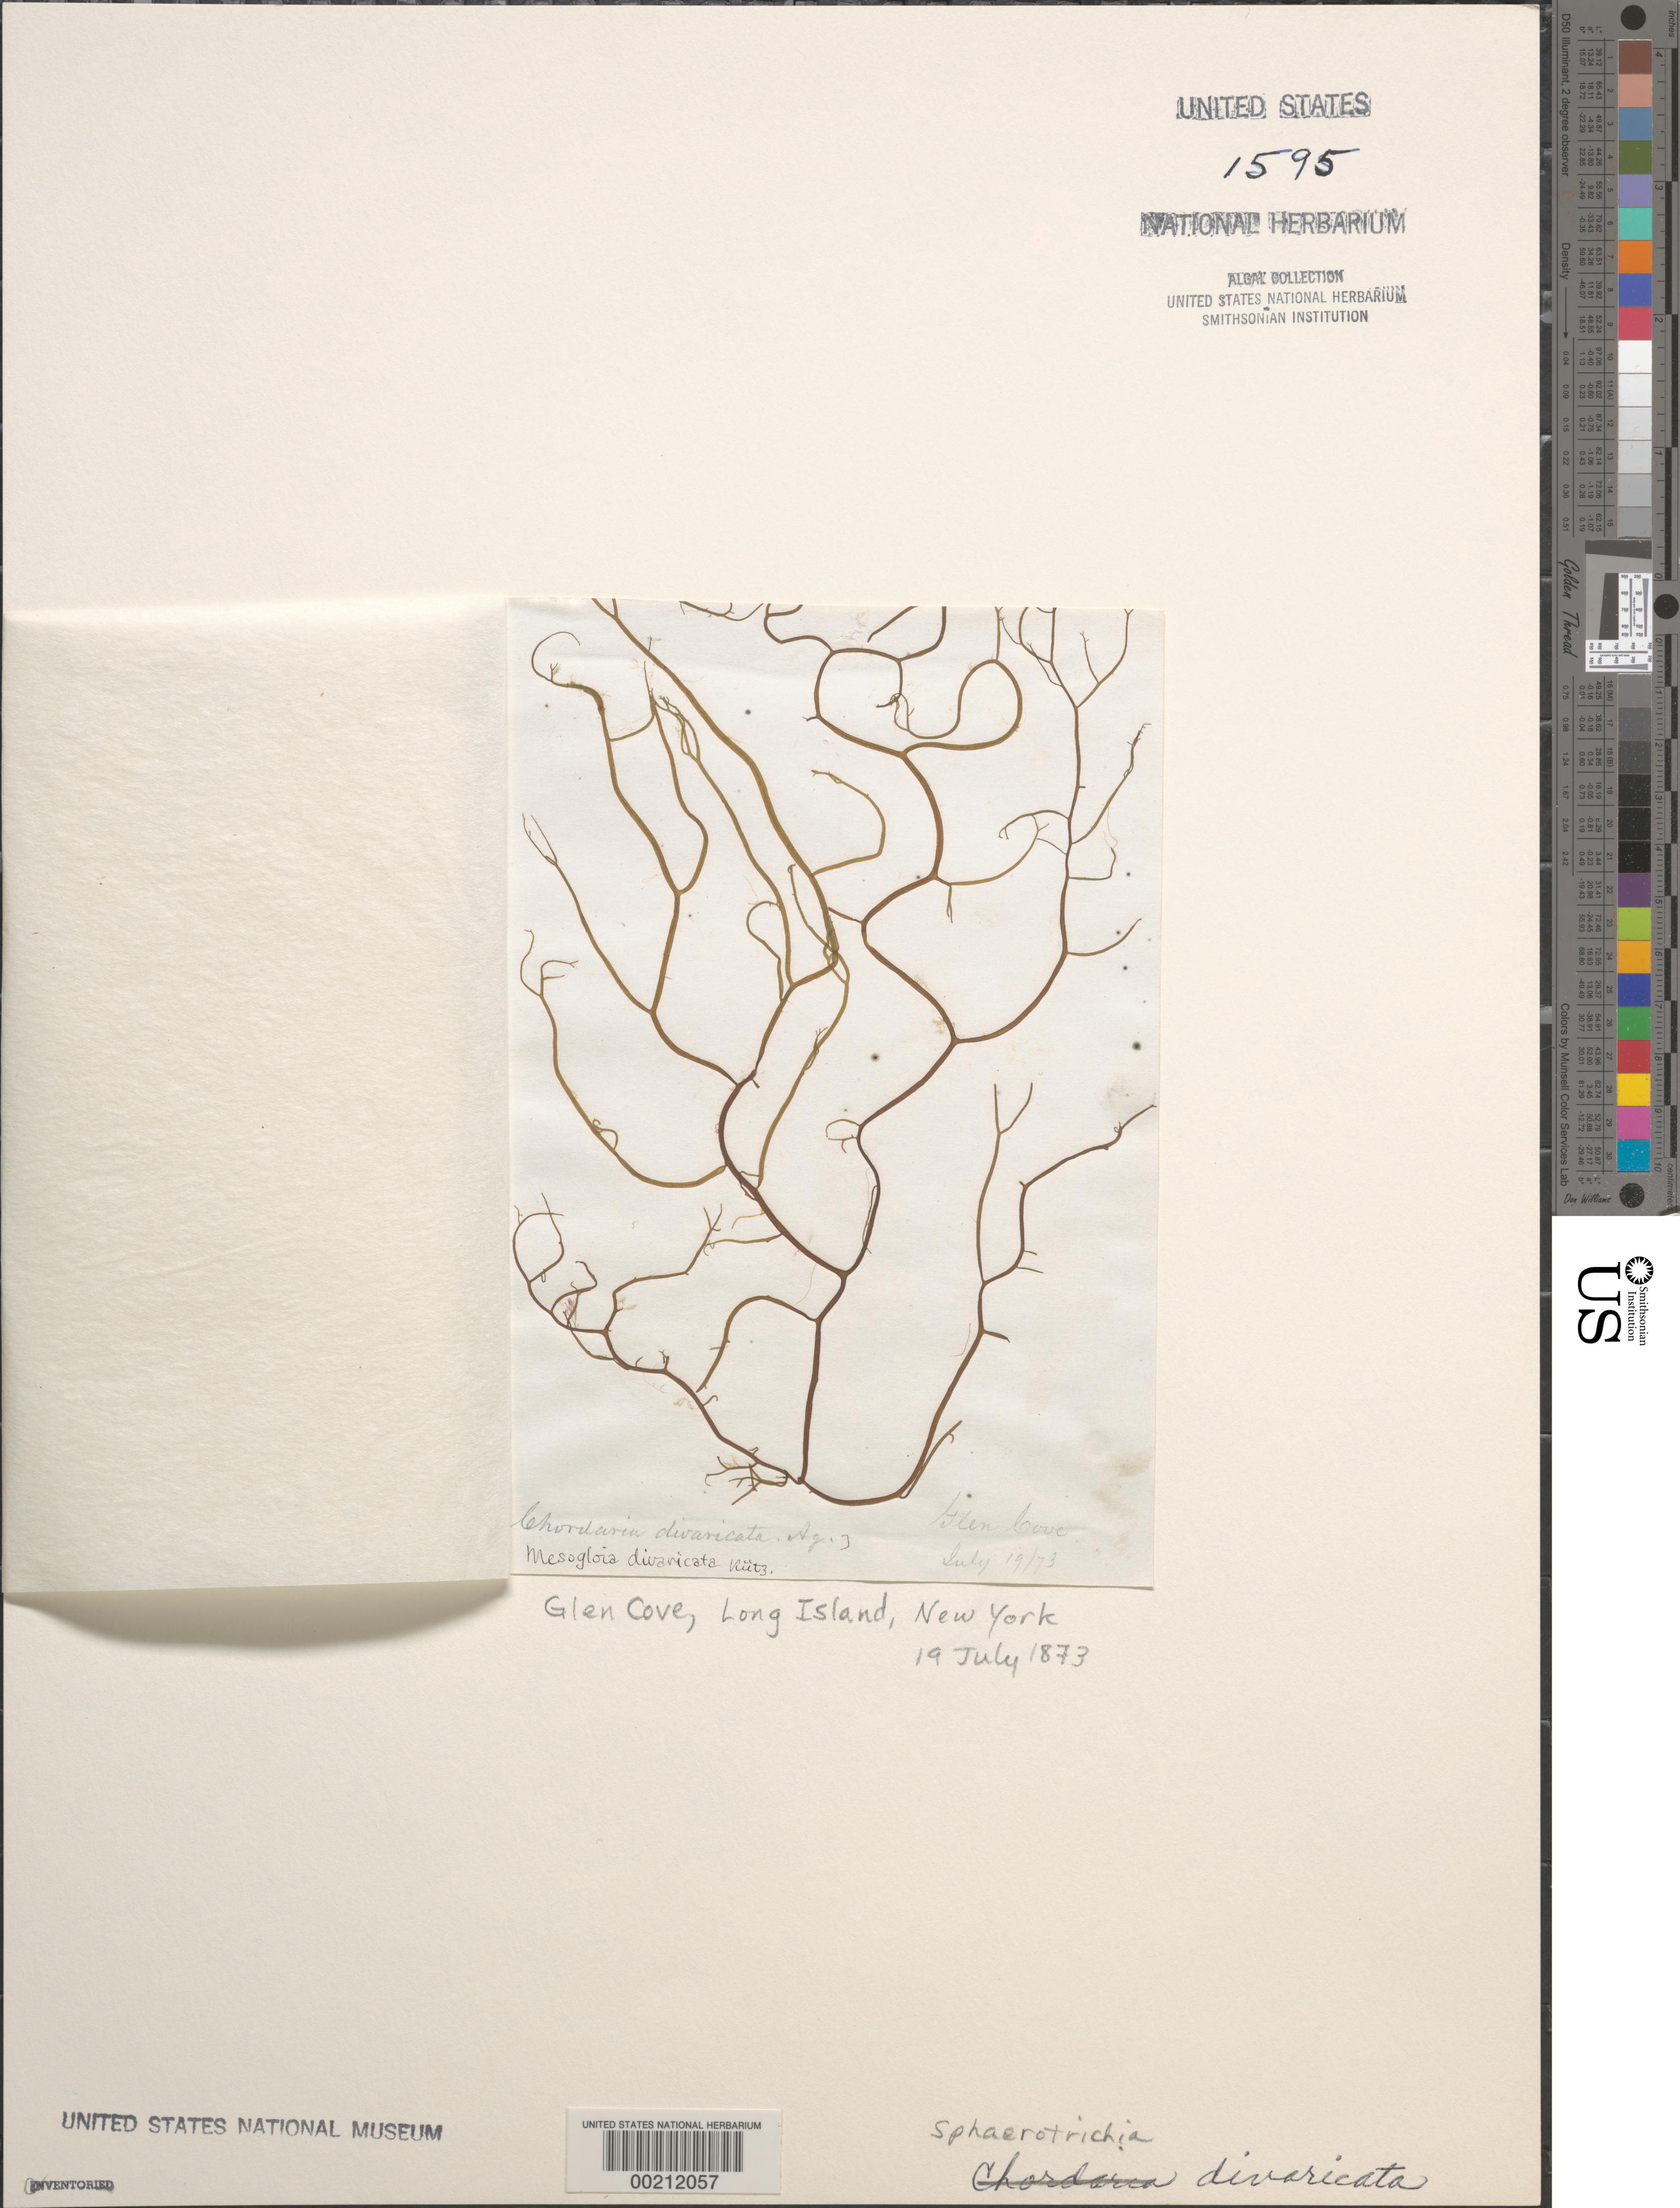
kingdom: Chromista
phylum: Ochrophyta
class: Phaeophyceae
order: Ectocarpales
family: Chordariaceae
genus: Sphaerotrichia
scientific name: Sphaerotrichia divaricata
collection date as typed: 19 Jul 1873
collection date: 1873-07-19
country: United States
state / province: New York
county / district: Nassau County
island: Long Island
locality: Glen Cove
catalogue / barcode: US 1595